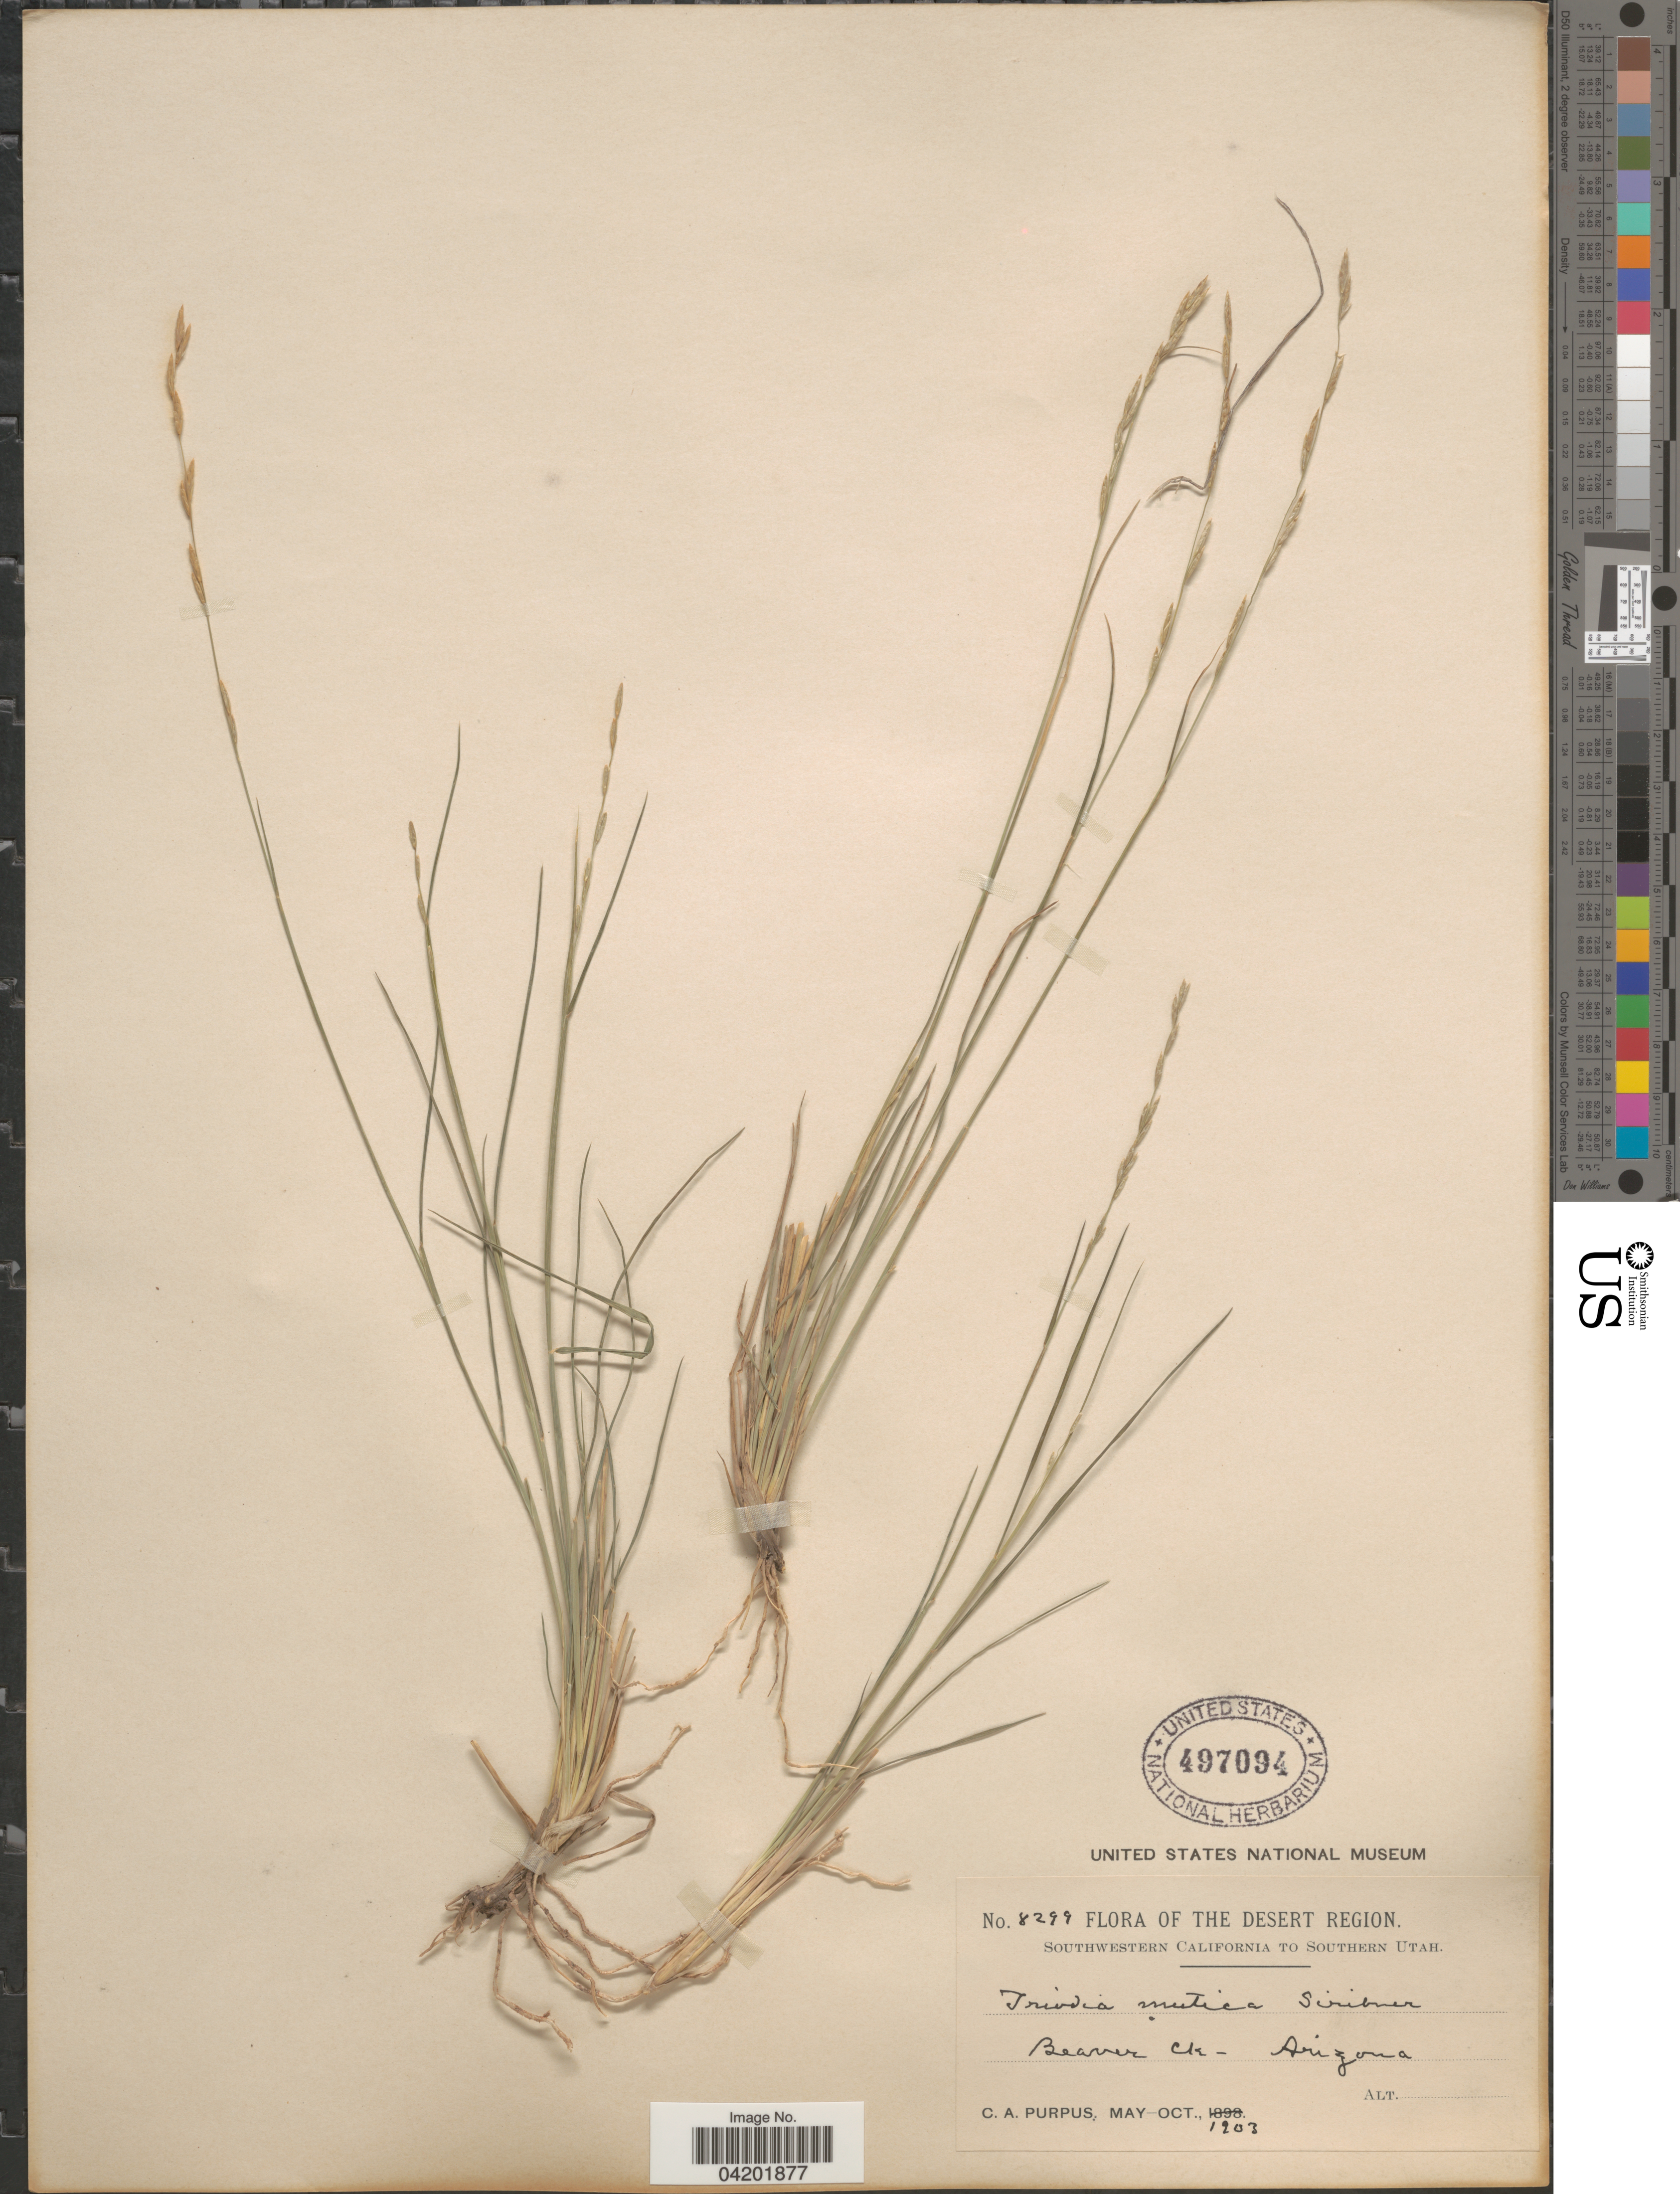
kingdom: Plantae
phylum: Tracheophyta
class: Liliopsida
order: Poales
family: Poaceae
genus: Tridentopsis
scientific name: Tridentopsis mutica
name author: (Torr.) P.M. Peterson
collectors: C. A. Purpus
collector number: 8299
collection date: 1903-05/1903-10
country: United States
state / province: Arizona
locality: The Desert Region. Beaver Ck.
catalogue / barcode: US 497094